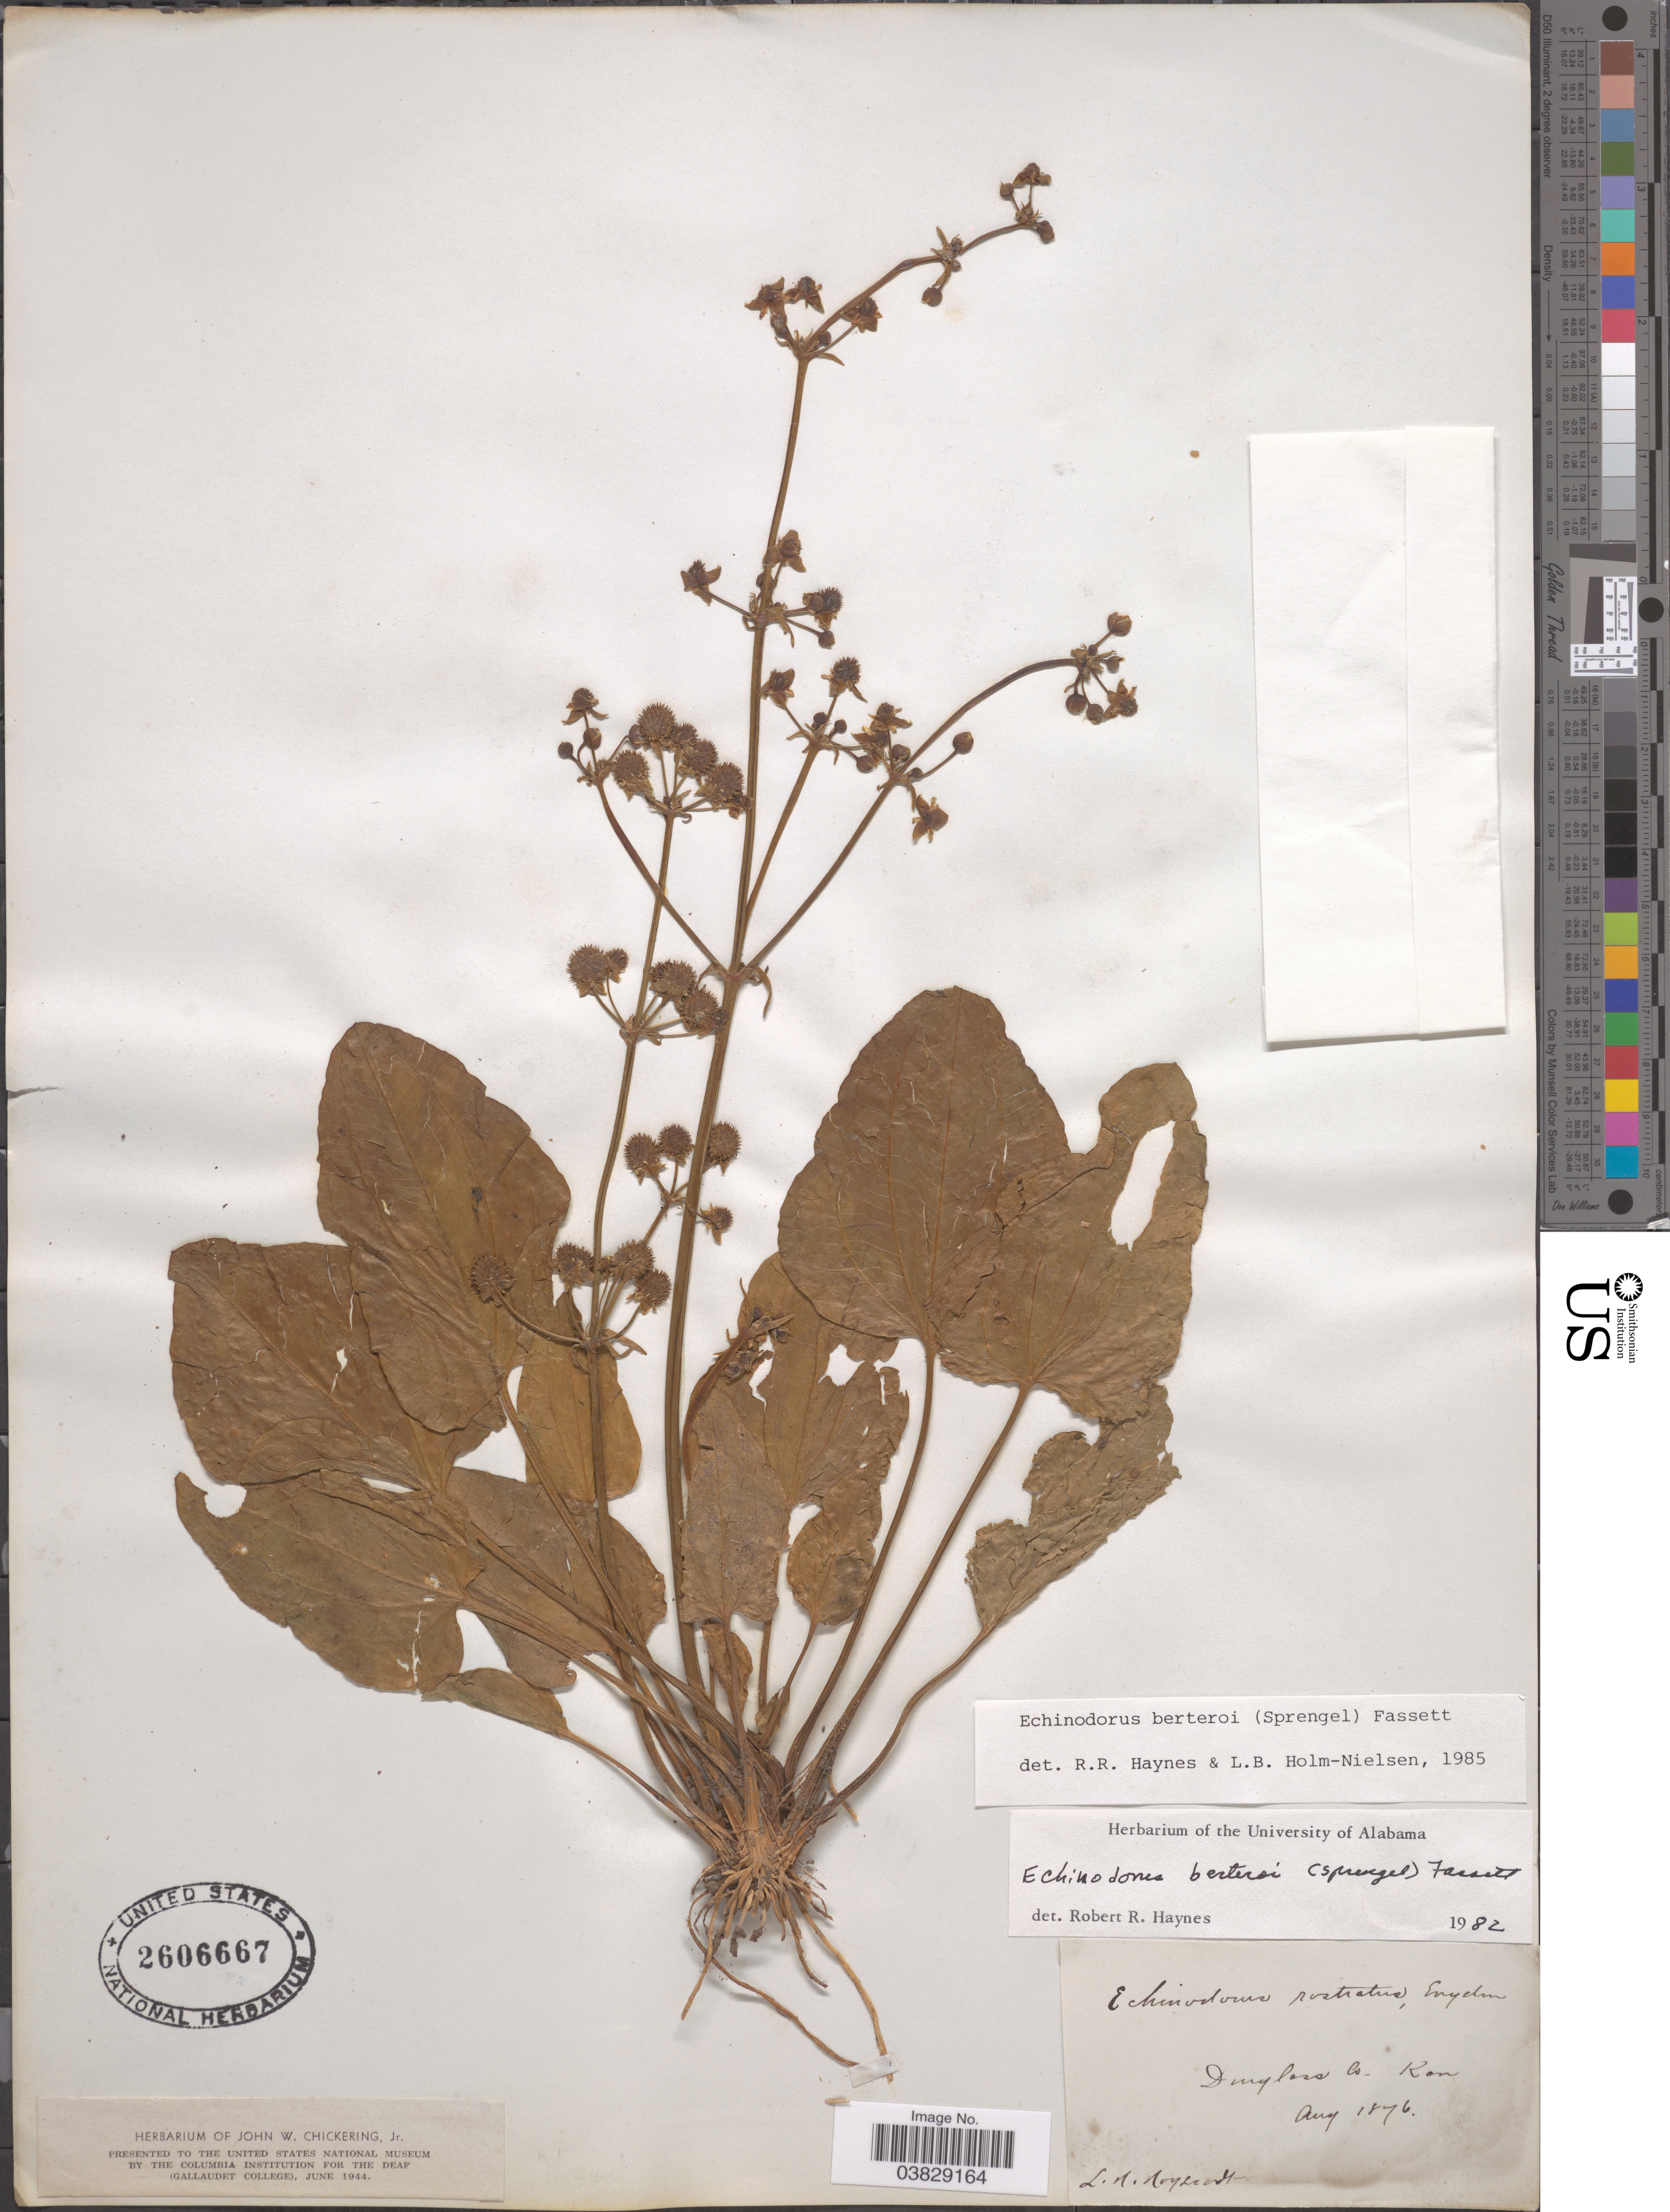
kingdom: Plantae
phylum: Tracheophyta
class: Liliopsida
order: Alismatales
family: Alismataceae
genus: Echinodorus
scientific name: Echinodorus berteroi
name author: (Spreng.) Fassett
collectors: L. Moyer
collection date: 1876-08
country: United States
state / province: Kansas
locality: Douglass Co.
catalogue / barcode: US 2606667